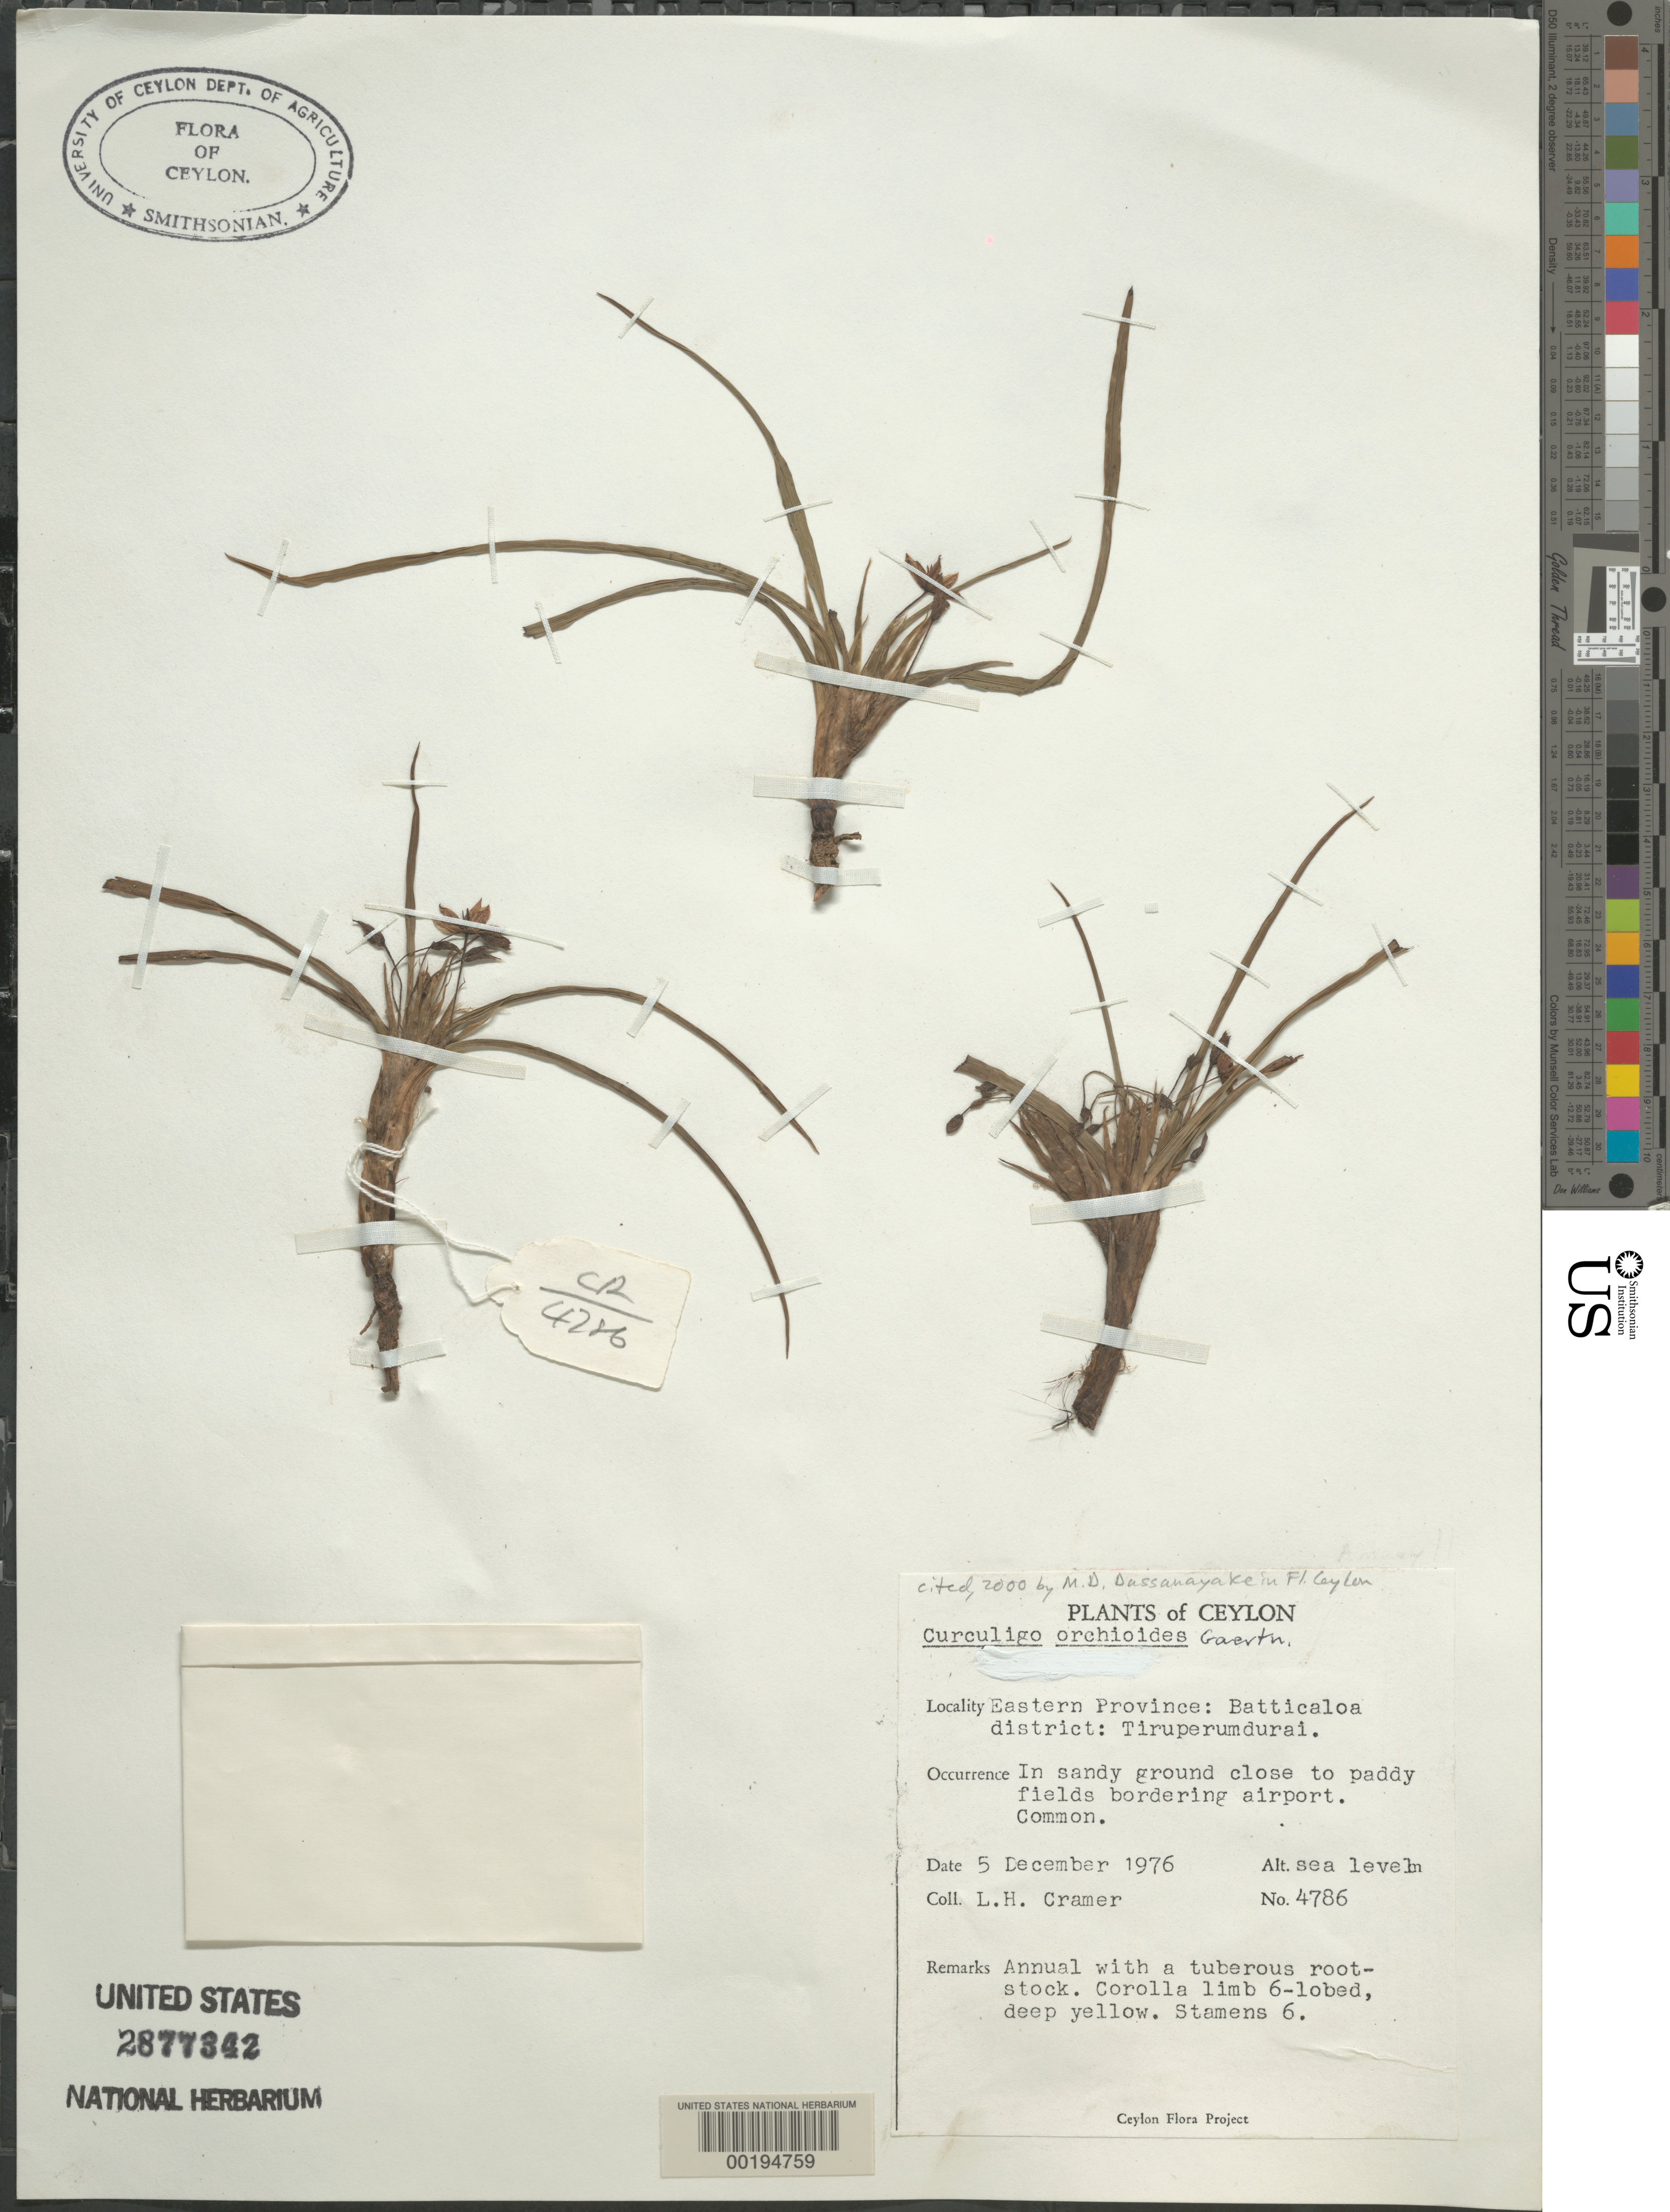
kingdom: Plantae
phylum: Tracheophyta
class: Liliopsida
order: Asparagales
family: Hypoxidaceae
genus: Curculigo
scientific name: Curculigo orchioides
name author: Gaertn.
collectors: L. H. Cramer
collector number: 4786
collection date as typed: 05 Dec 1976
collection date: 1976-12-05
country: Sri Lanka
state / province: Eastern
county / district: Batticaloa Dist.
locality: Tiruperumdurai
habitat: In sandy ground close to paddy fields bordering airport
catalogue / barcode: US 2877342